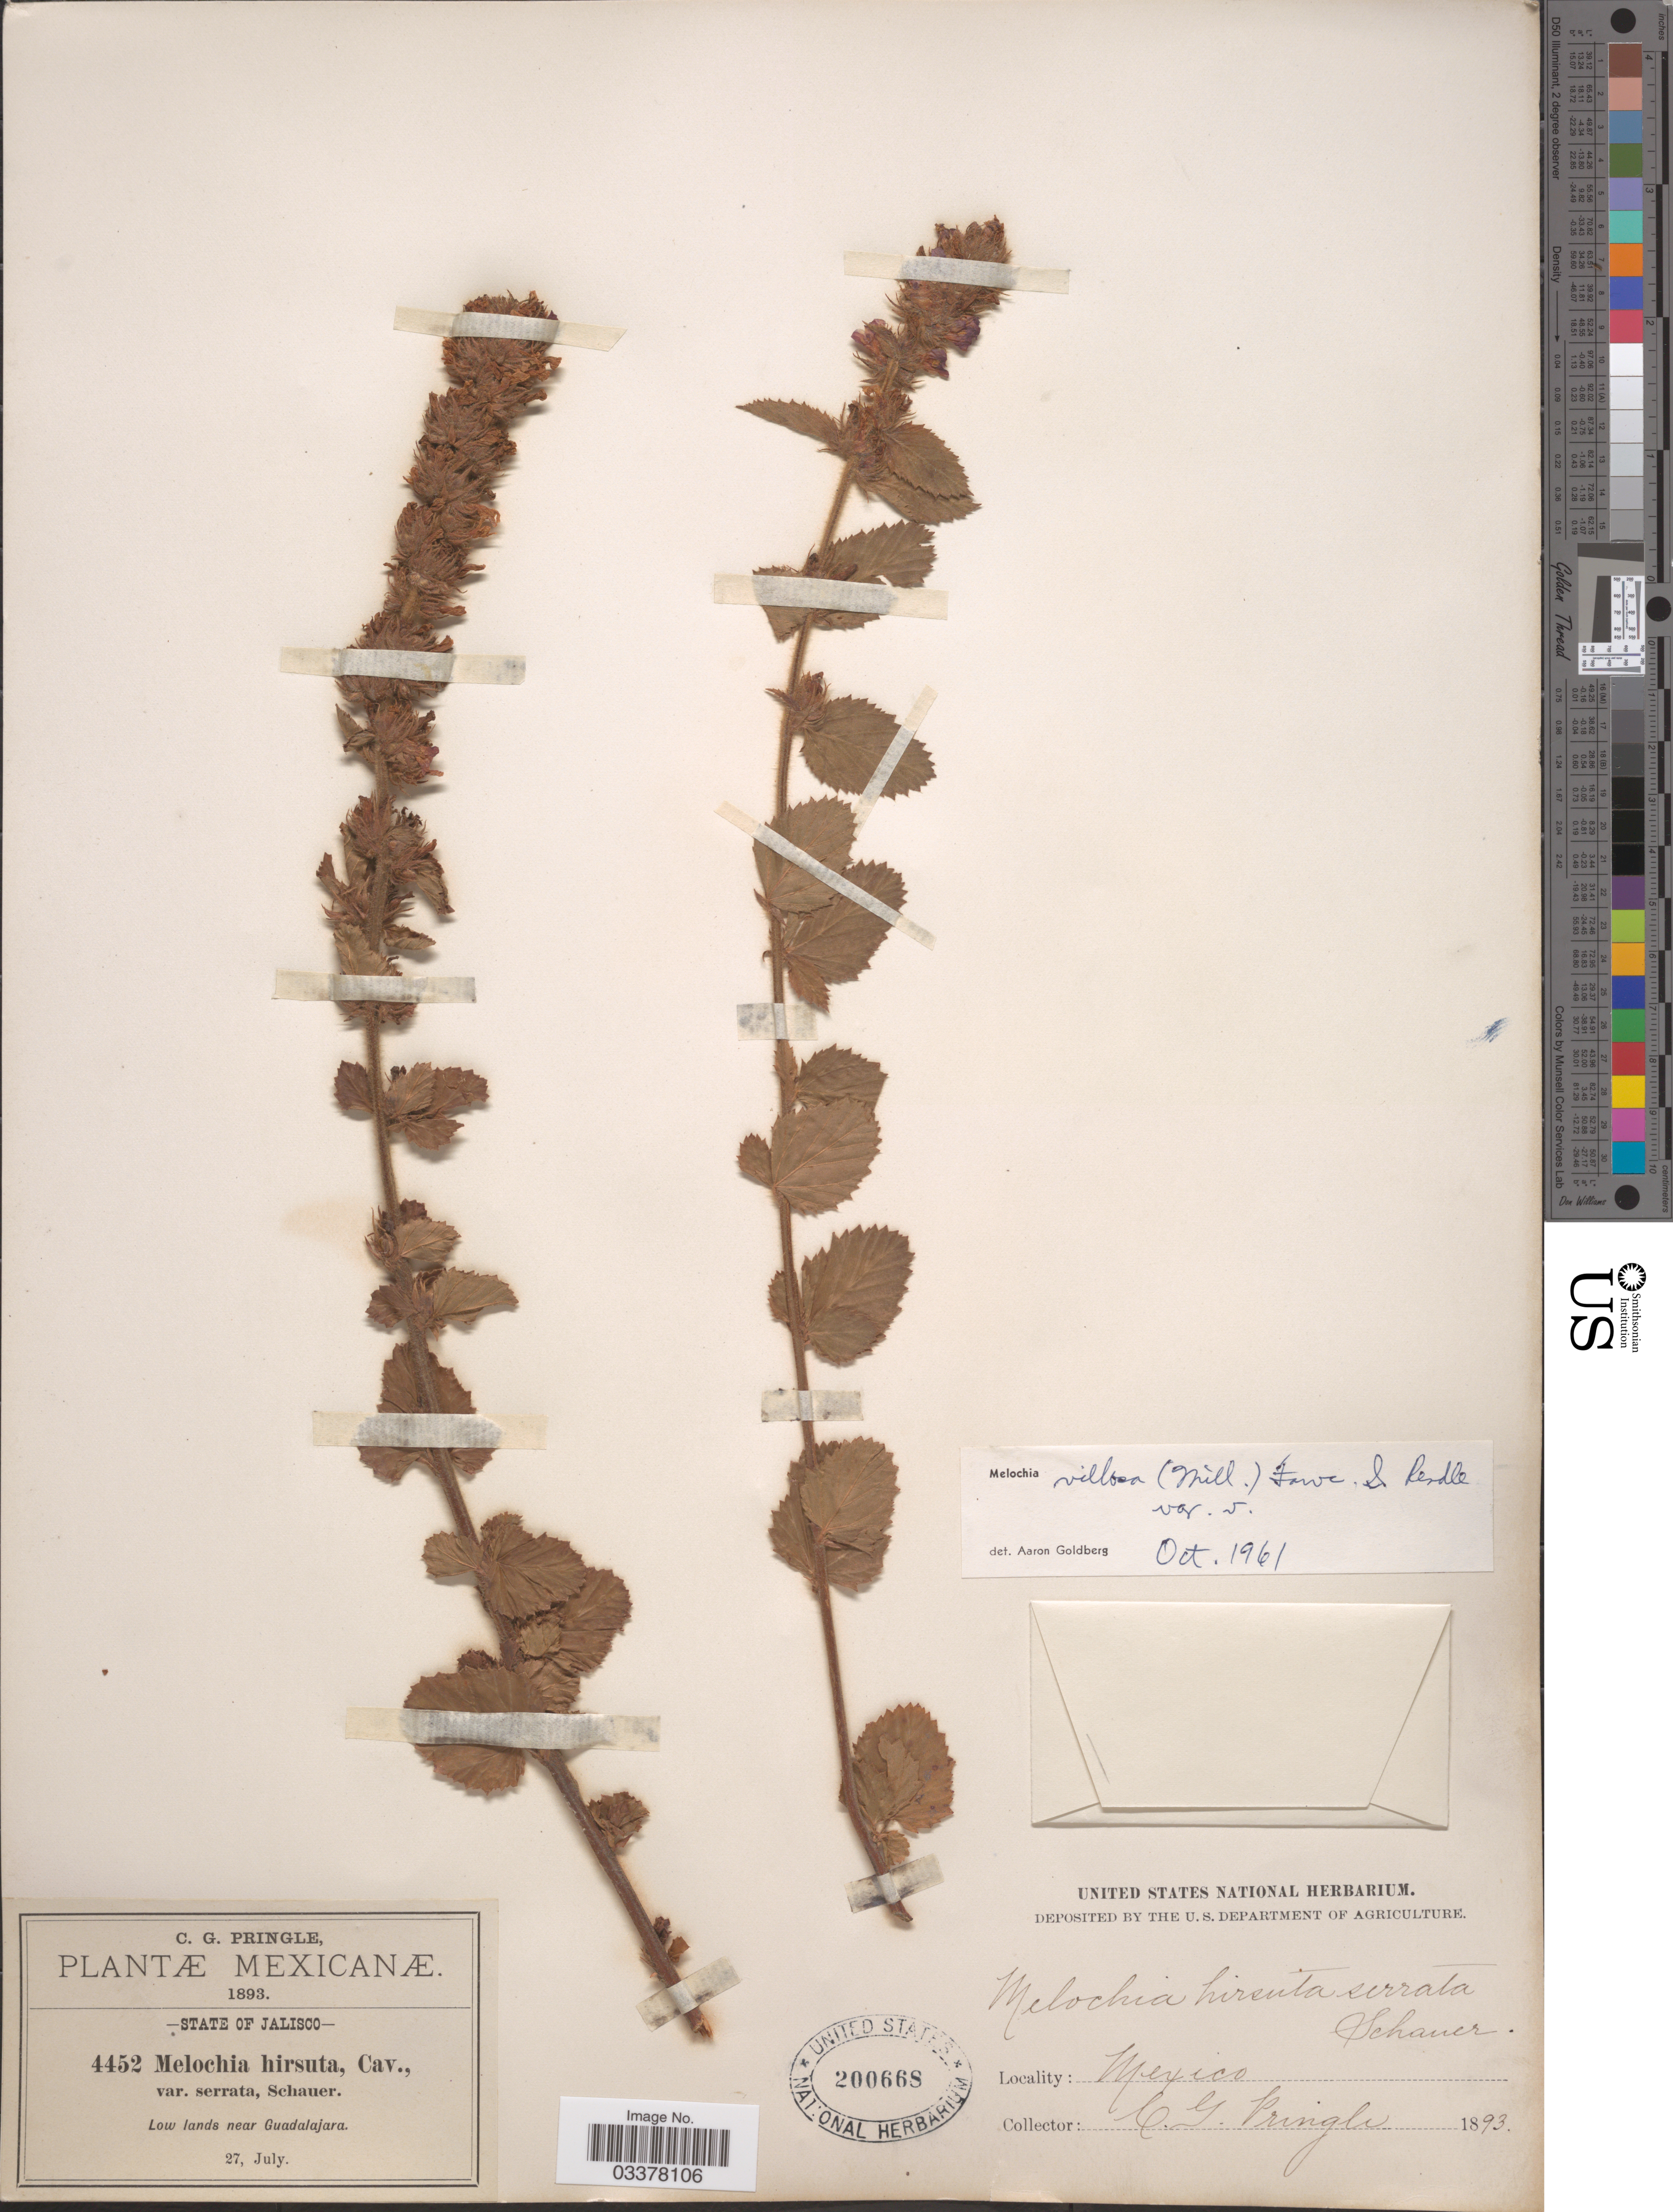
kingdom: Plantae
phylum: Tracheophyta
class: Magnoliopsida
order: Malvales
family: Malvaceae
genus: Melochia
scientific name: Melochia spicata var. spicata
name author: (L.) Fryxell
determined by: Dorr, L. J., (BOT), Smithsonian Institution - National Museum of Natural History (UNITED STATES)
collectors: C. G. Pringle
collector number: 4452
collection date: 1893-07-27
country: Mexico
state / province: Jalisco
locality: Near Guadalajara.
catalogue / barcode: US 200668